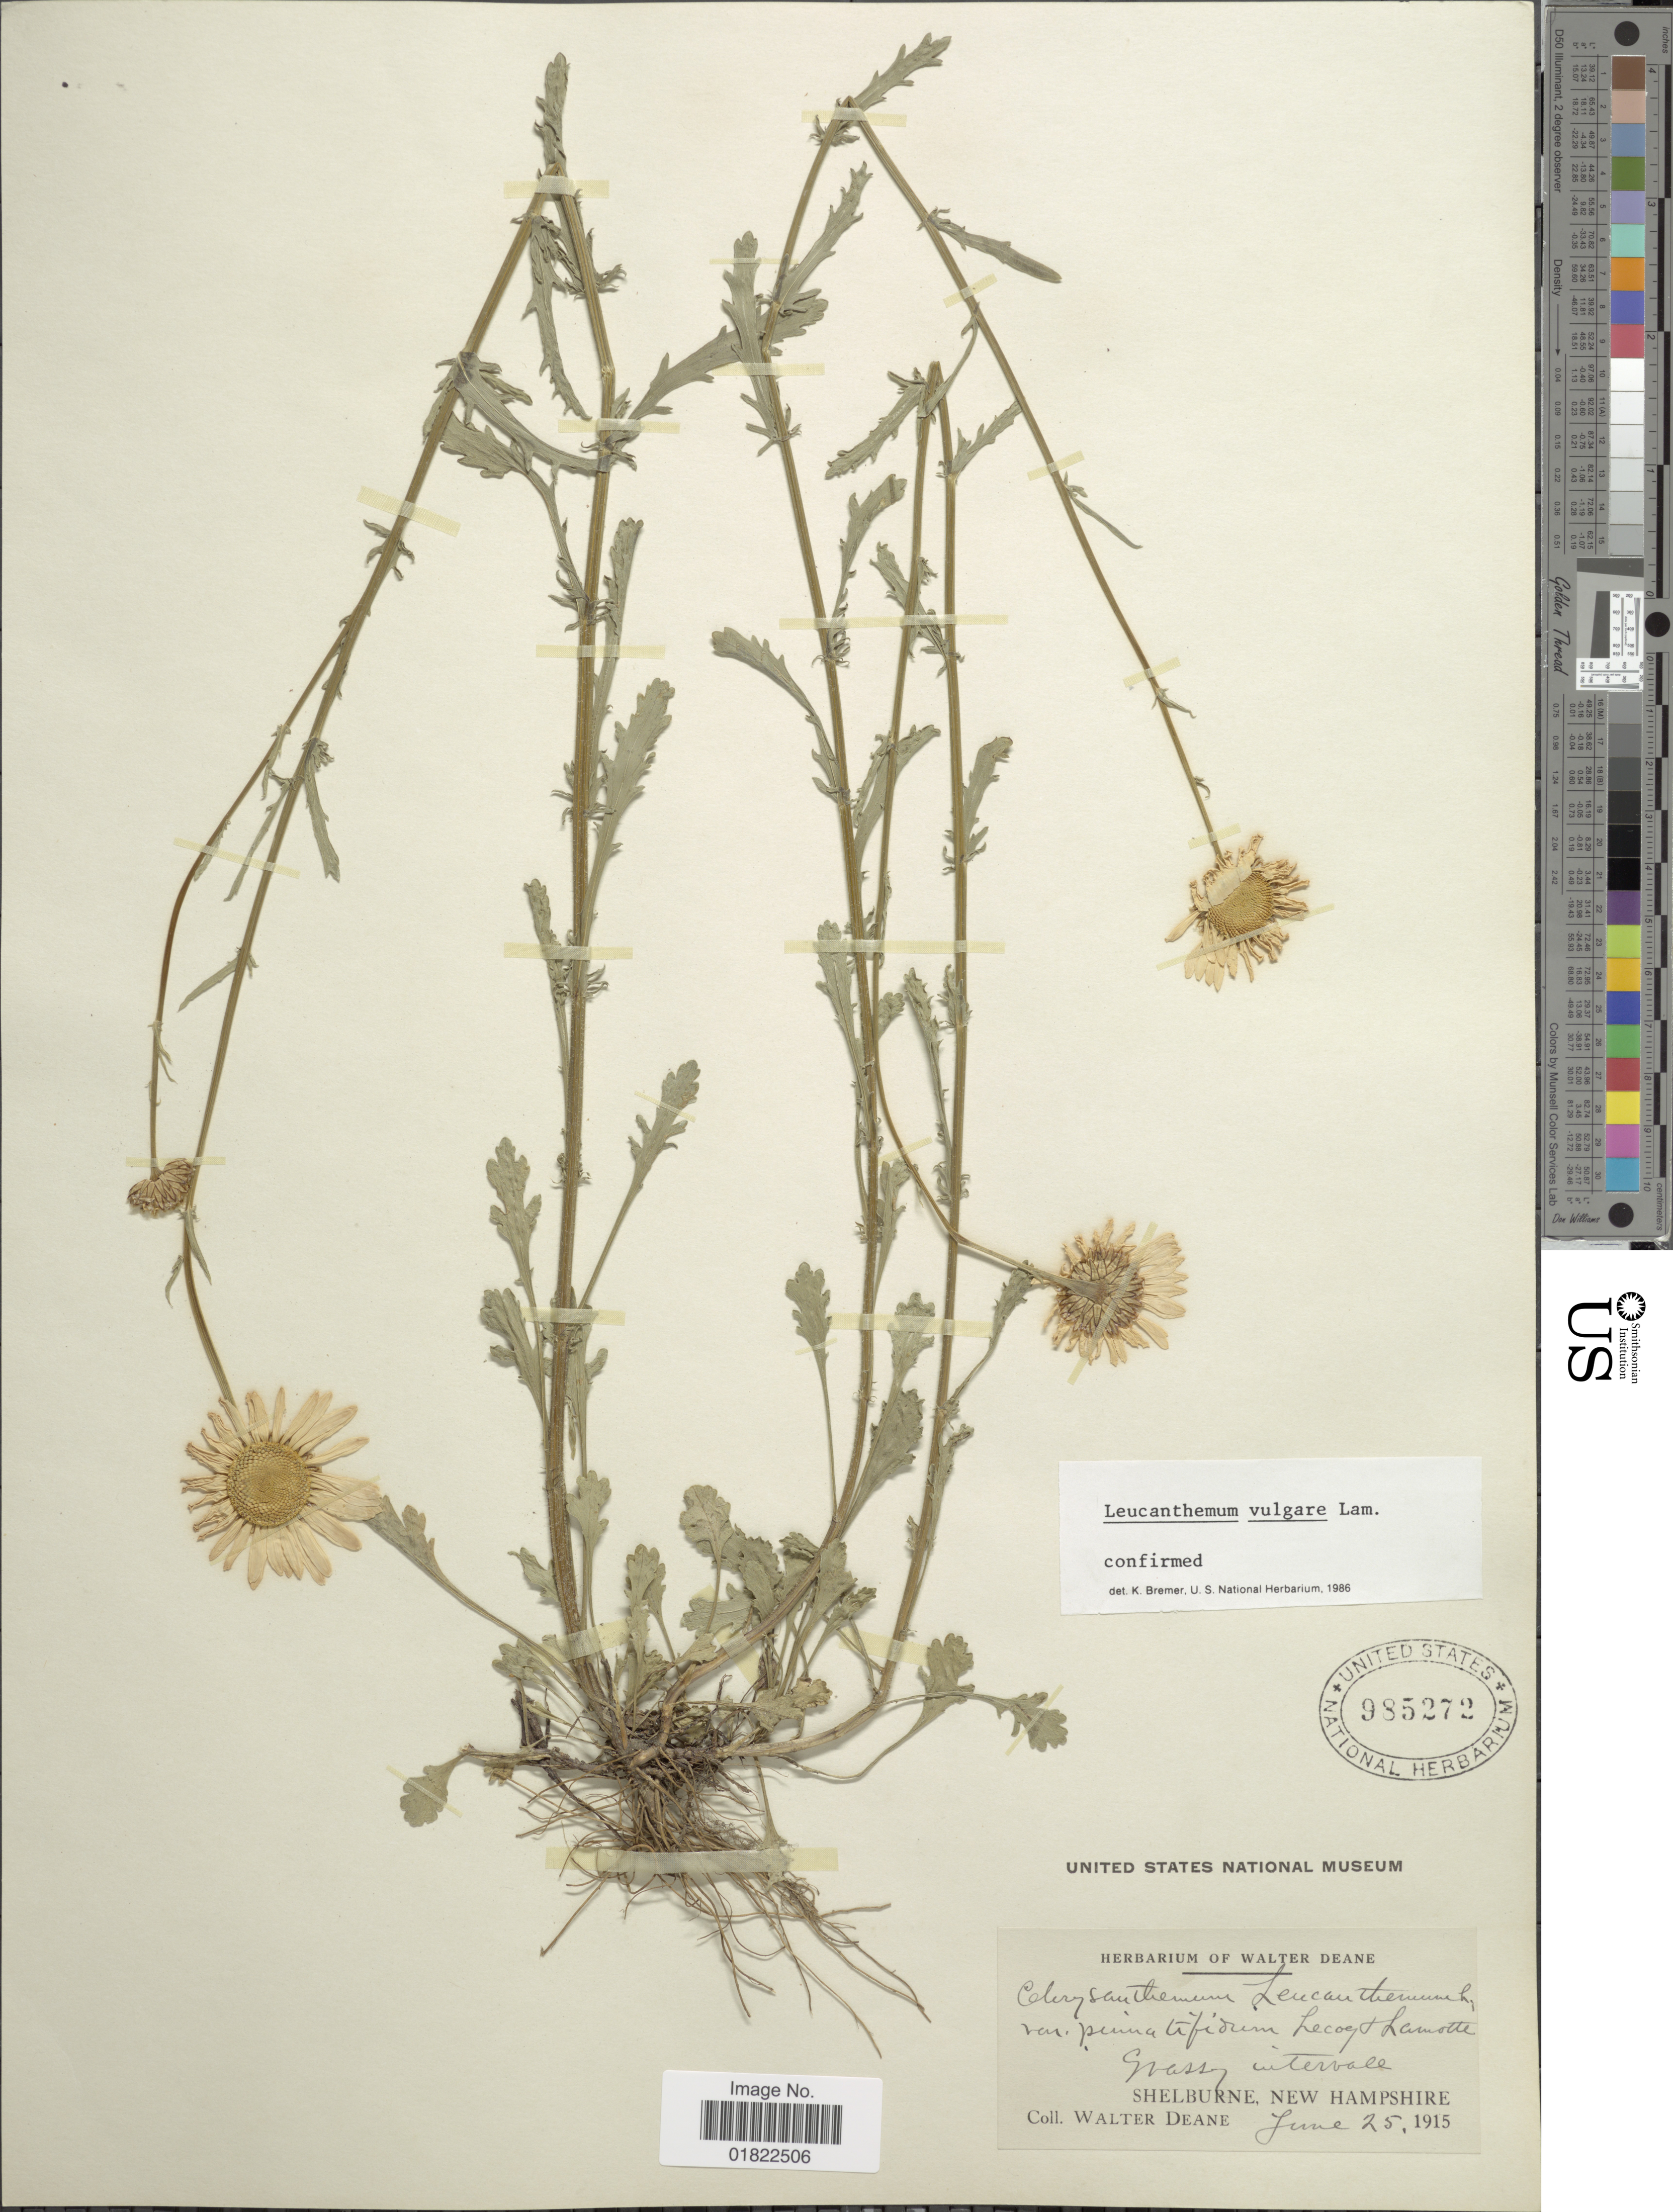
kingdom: Plantae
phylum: Tracheophyta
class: Magnoliopsida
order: Asterales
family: Asteraceae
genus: Leucanthemum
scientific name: Leucanthemum vulgare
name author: Lam.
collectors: W. Deane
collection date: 1915-06-25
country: United States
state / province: New Hampshire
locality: Grassy intervall, Shelburne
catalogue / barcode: US 985272